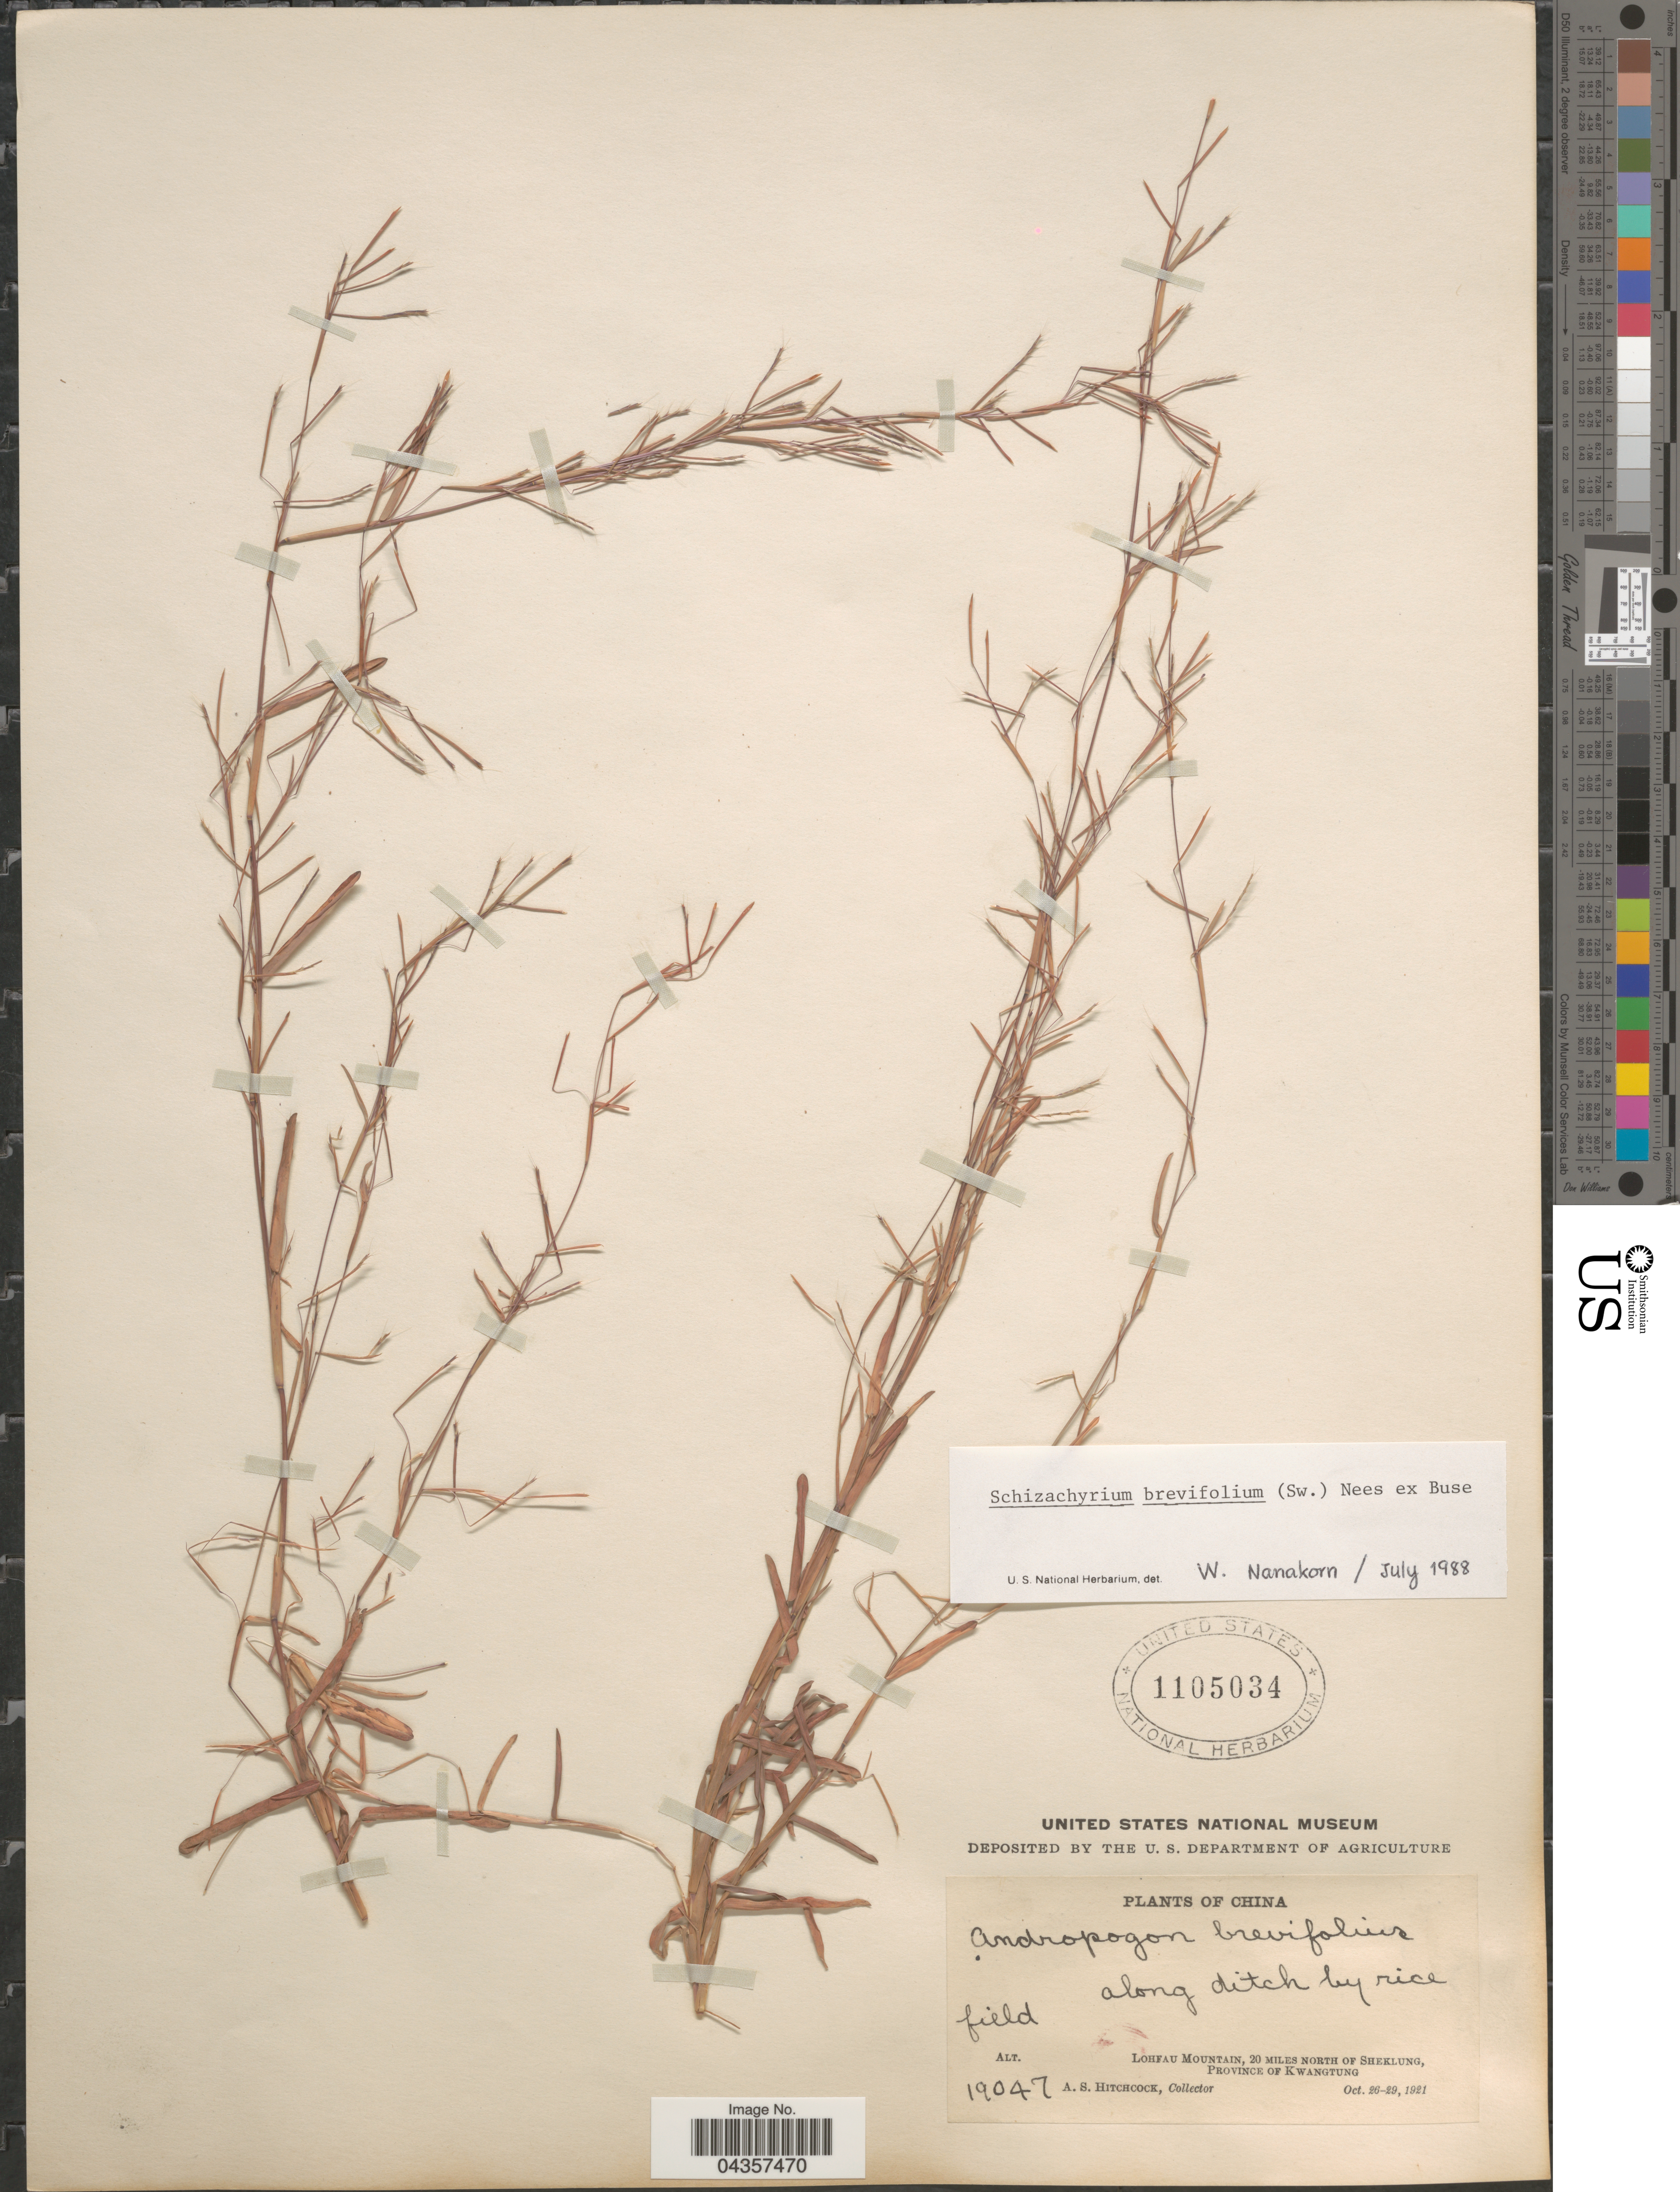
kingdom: Plantae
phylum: Tracheophyta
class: Liliopsida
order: Poales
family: Poaceae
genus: Schizachyrium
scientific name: Schizachyrium brevifolium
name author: (Sw.) Nees ex Büse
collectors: A. S. Hitchcock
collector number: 19047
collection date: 1921-10-26/1921-10-29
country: China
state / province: Guangdong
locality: Along ditch by rice field. Lohfau Mountain, 20 miles North of Sheklung, Province of Kwangtung.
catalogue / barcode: US 1105034